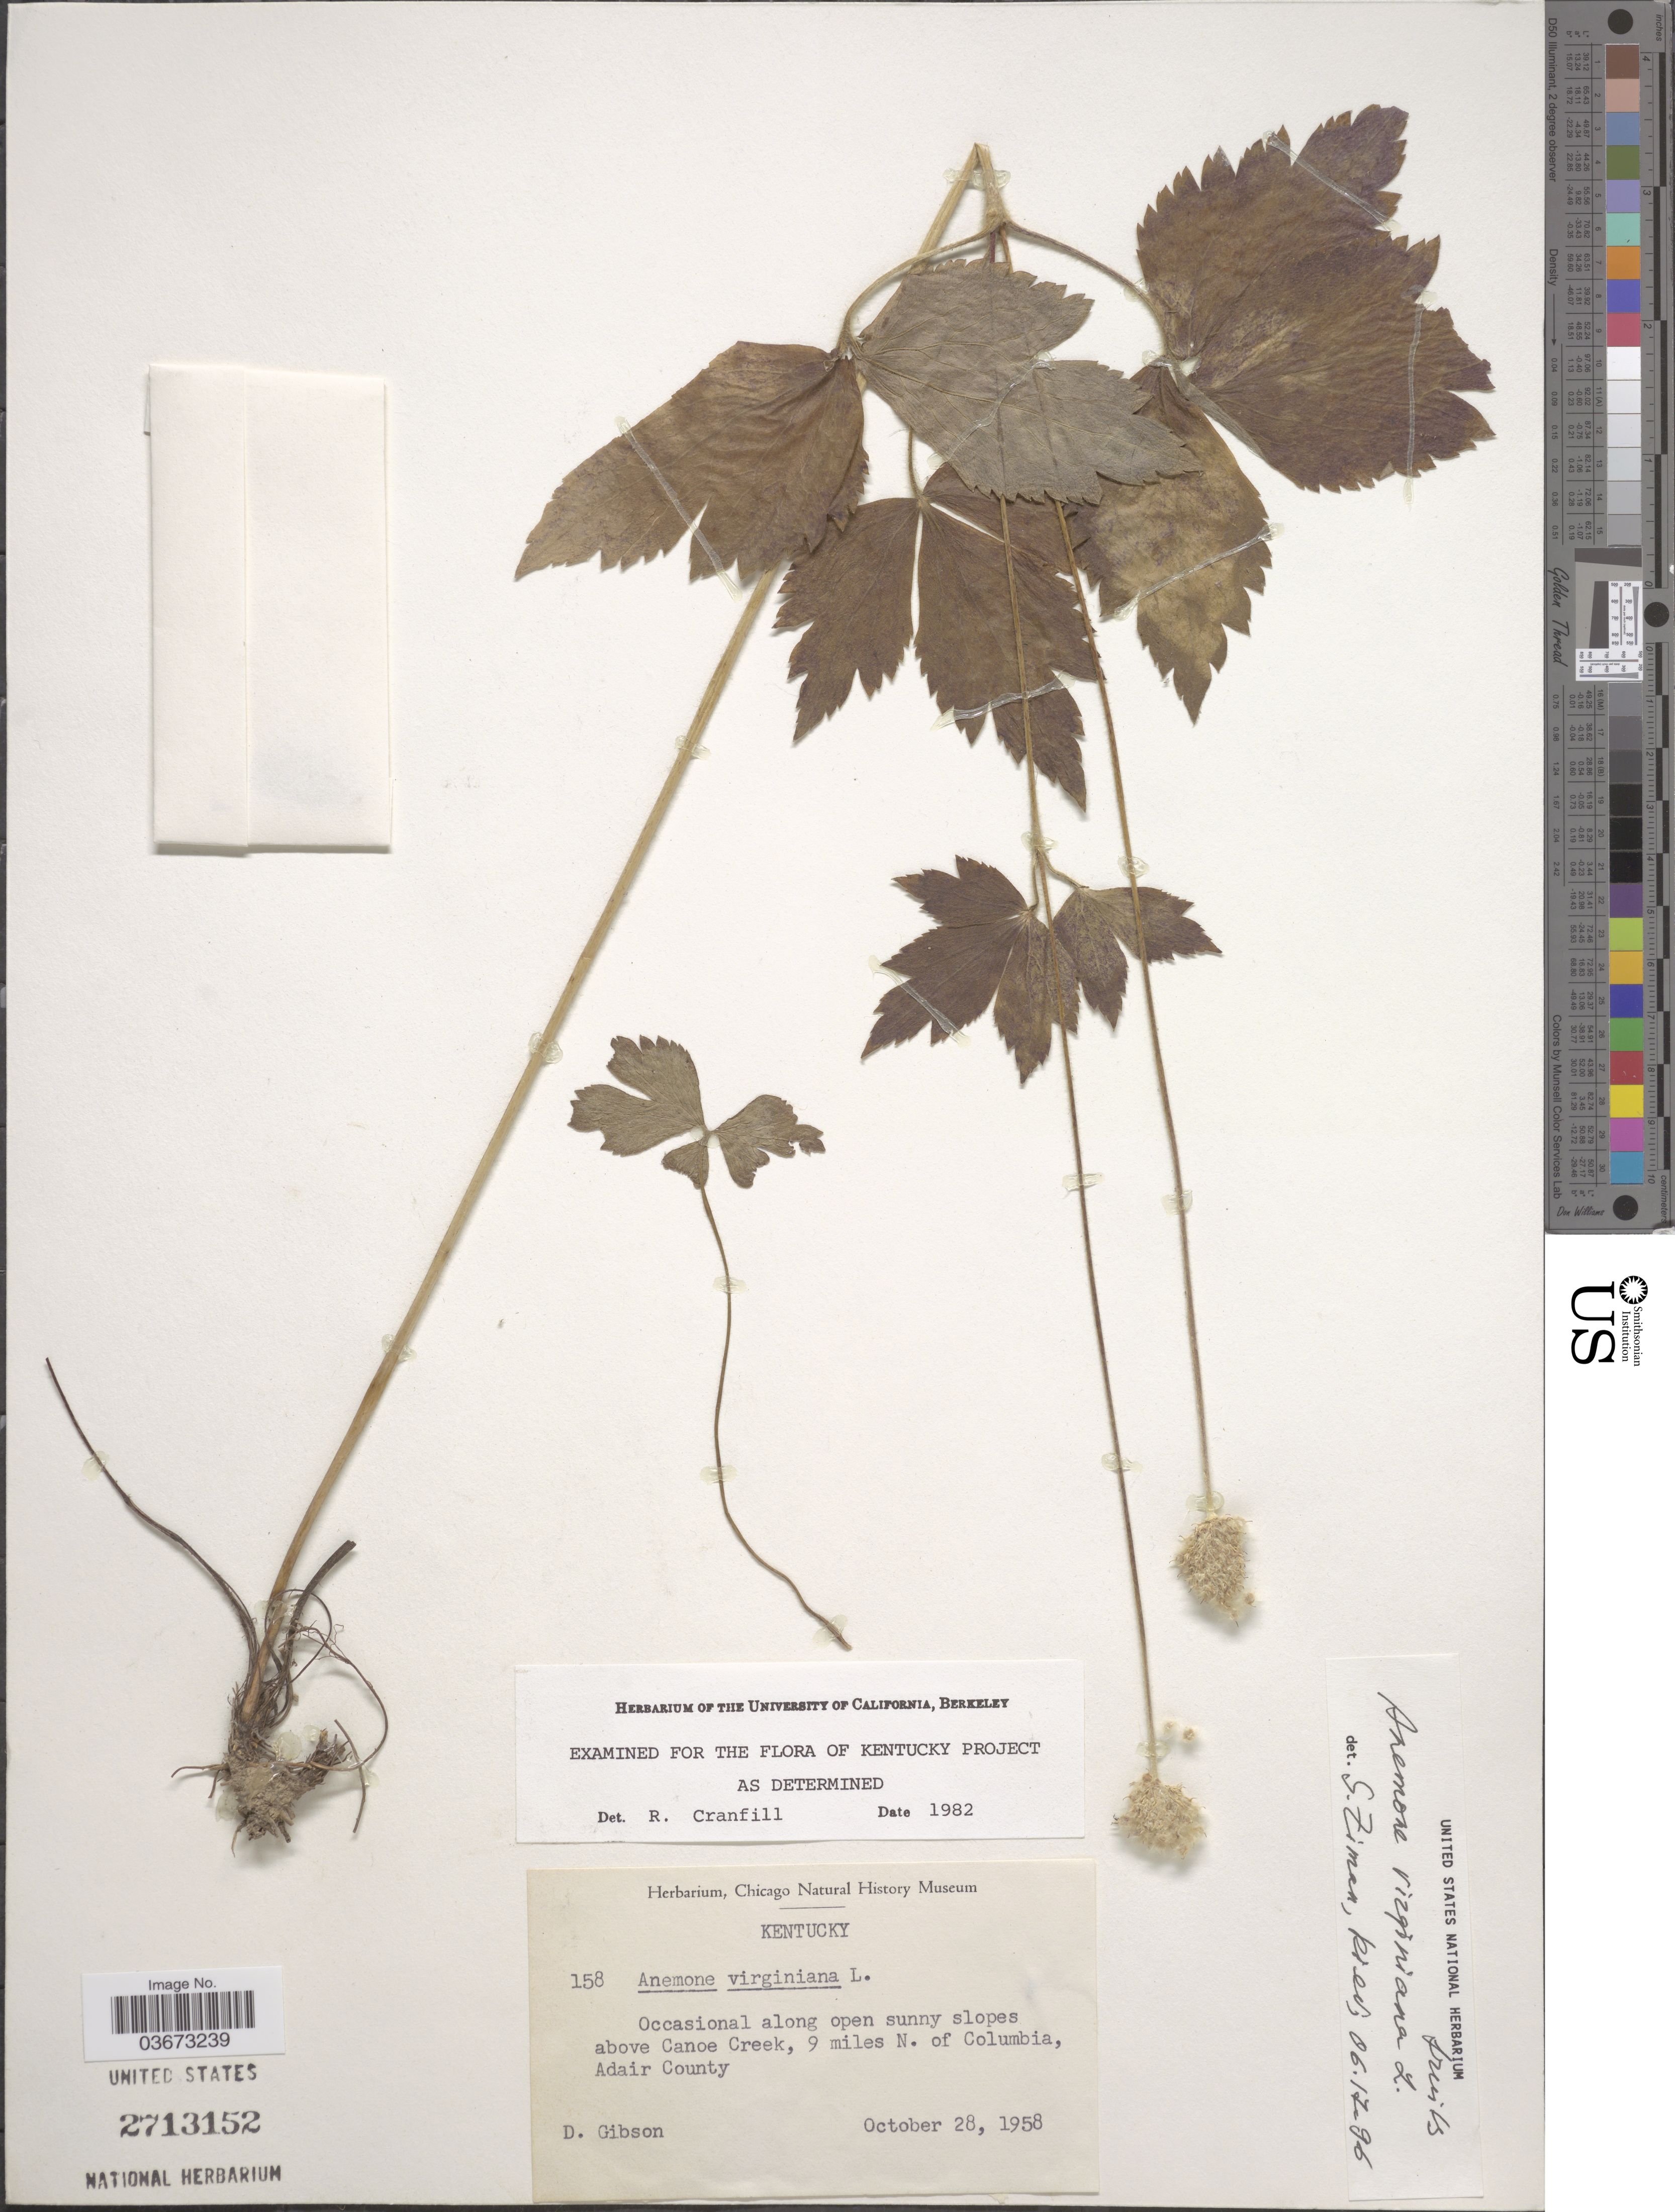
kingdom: Plantae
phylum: Tracheophyta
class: Magnoliopsida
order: Ranunculales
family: Ranunculaceae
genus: Anemone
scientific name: Anemone virginiana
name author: L.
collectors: D. Gibson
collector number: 158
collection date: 1958-10-28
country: United States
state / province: Kentucky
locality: Along open sunny slopes above Canoe Creek, 9 miles N. of Columbia, Adair County.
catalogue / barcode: US 2713152